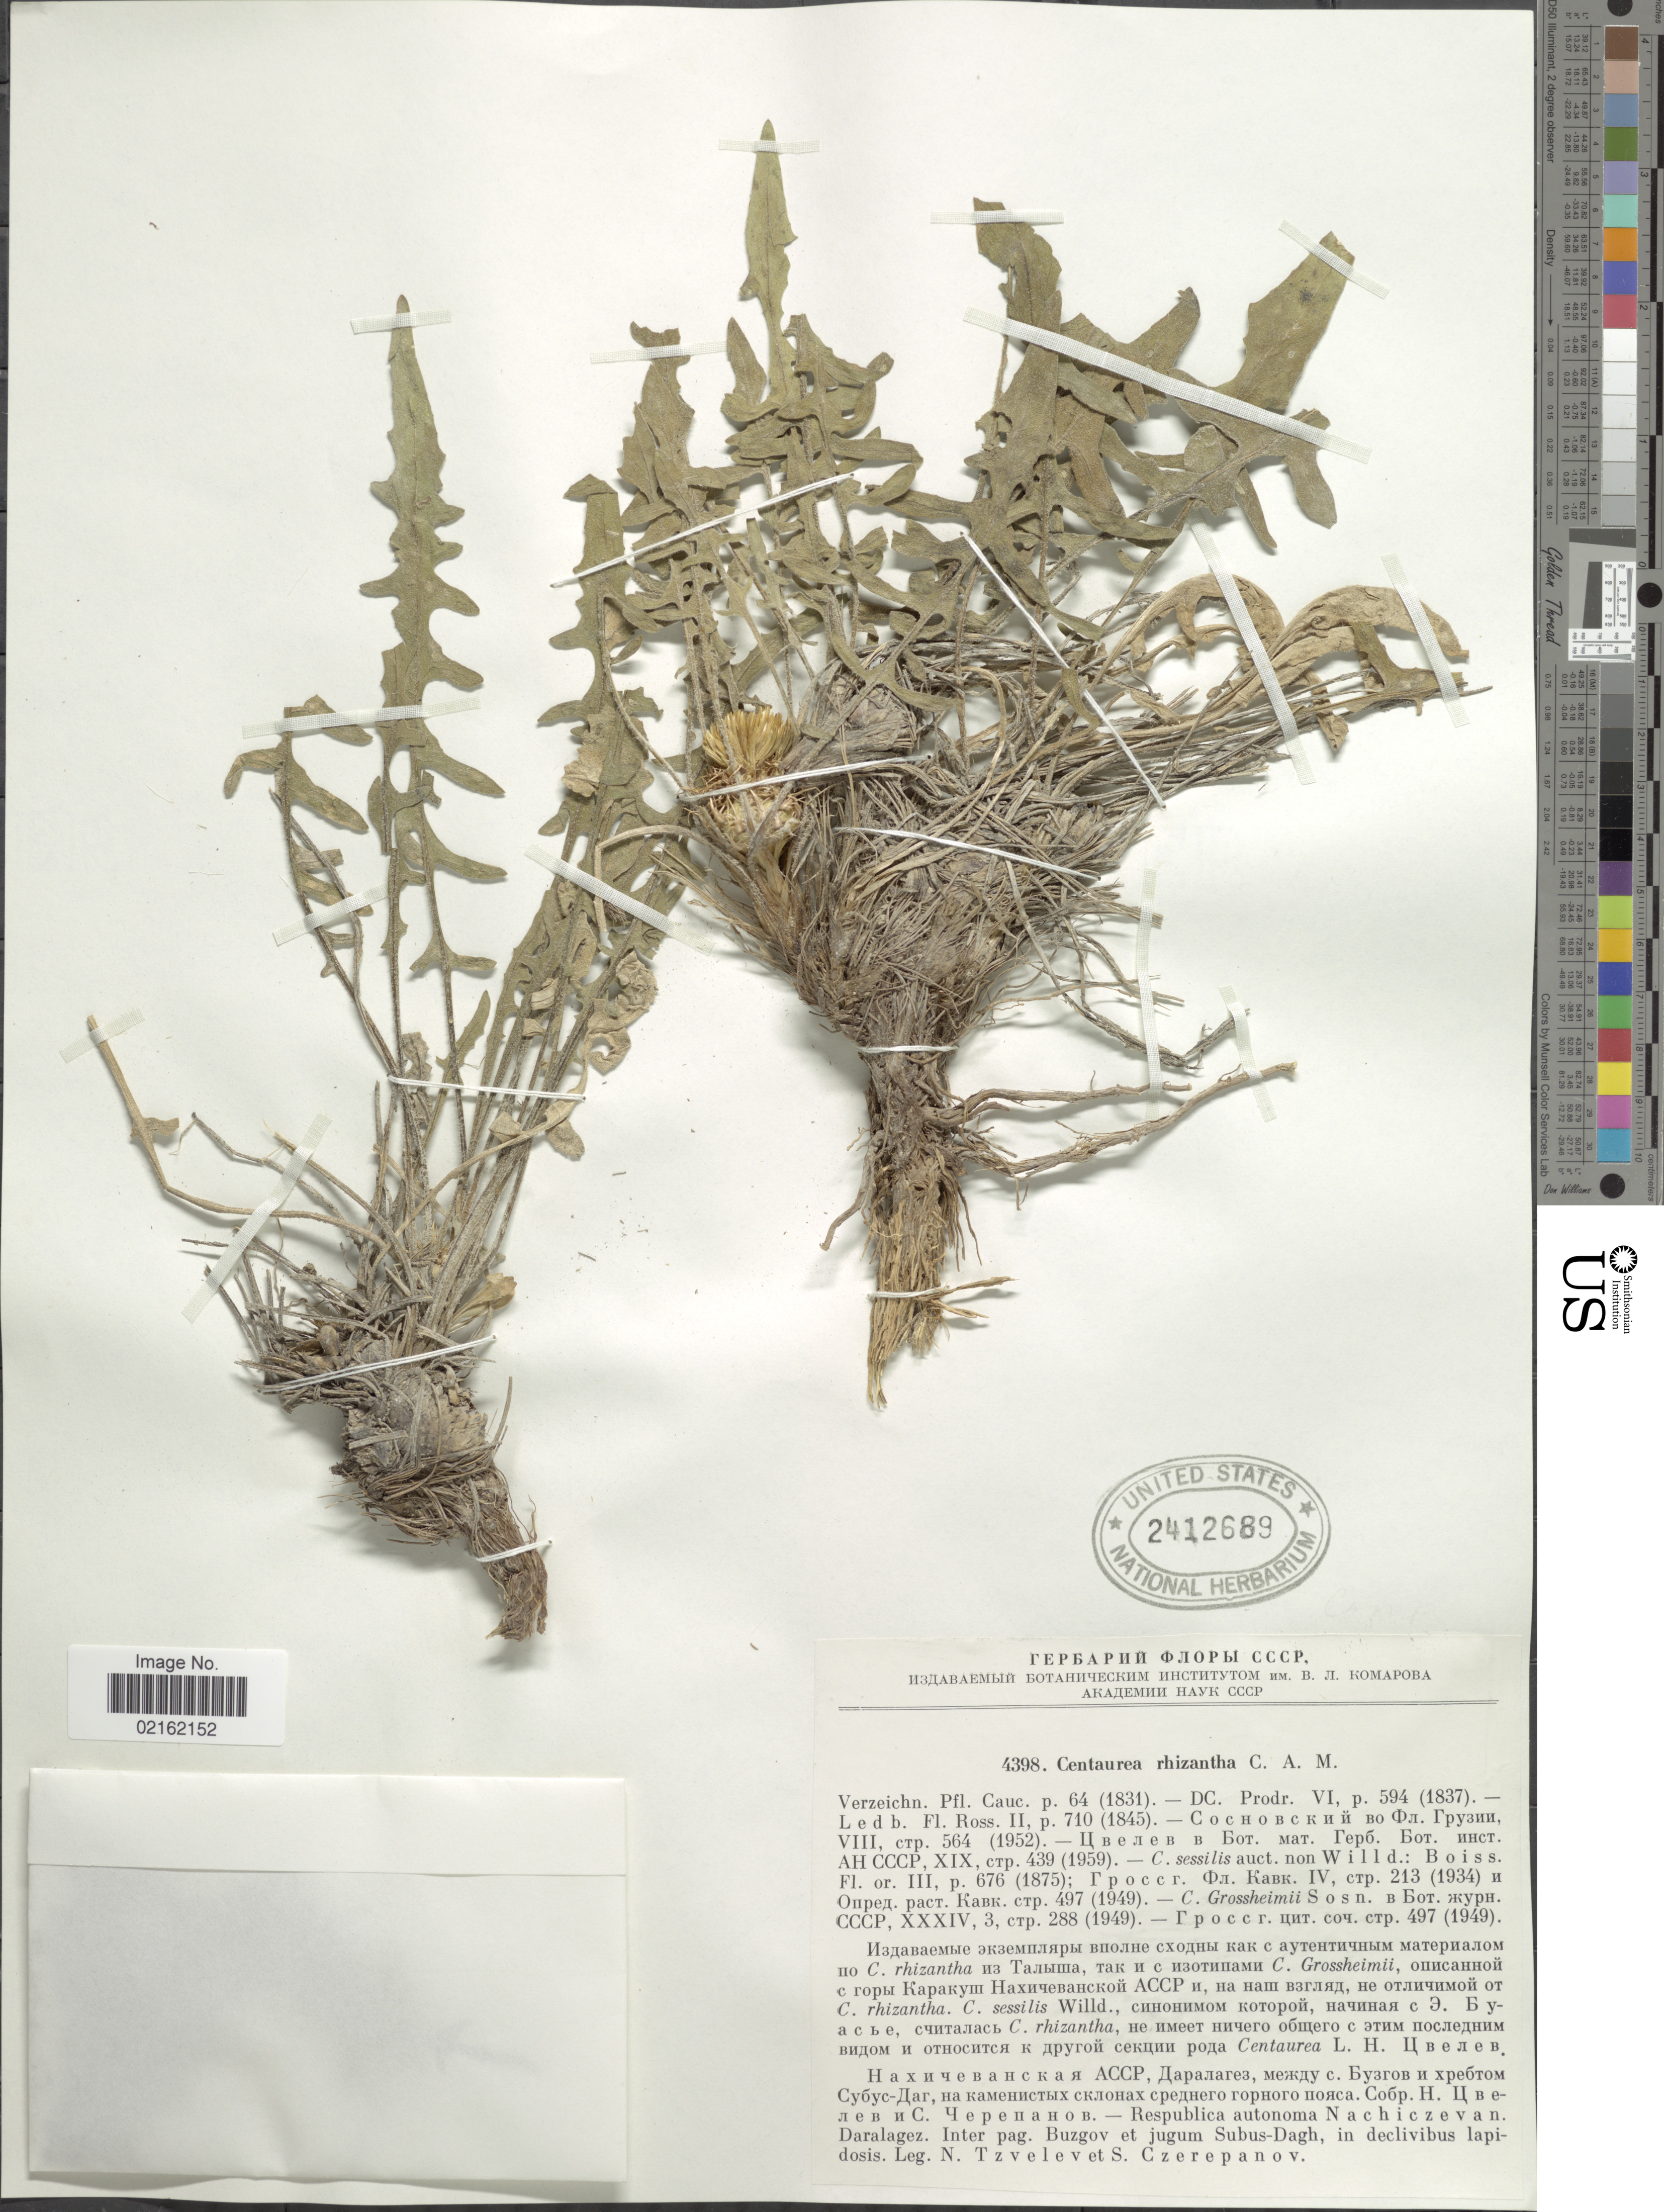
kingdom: Plantae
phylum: Tracheophyta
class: Magnoliopsida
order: Asterales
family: Asteraceae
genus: Centaurea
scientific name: Centaurea rhizantha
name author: C.A. Mey.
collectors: N. N. Tzvelev & S. Czerepanov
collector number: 4398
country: Azerbaijan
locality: Respublica autonoma Nachiczevan, Daralagez, Inter pag. Buzgov et jugum Subus-Dagh, in declivibus lapidosis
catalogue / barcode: US 2412689